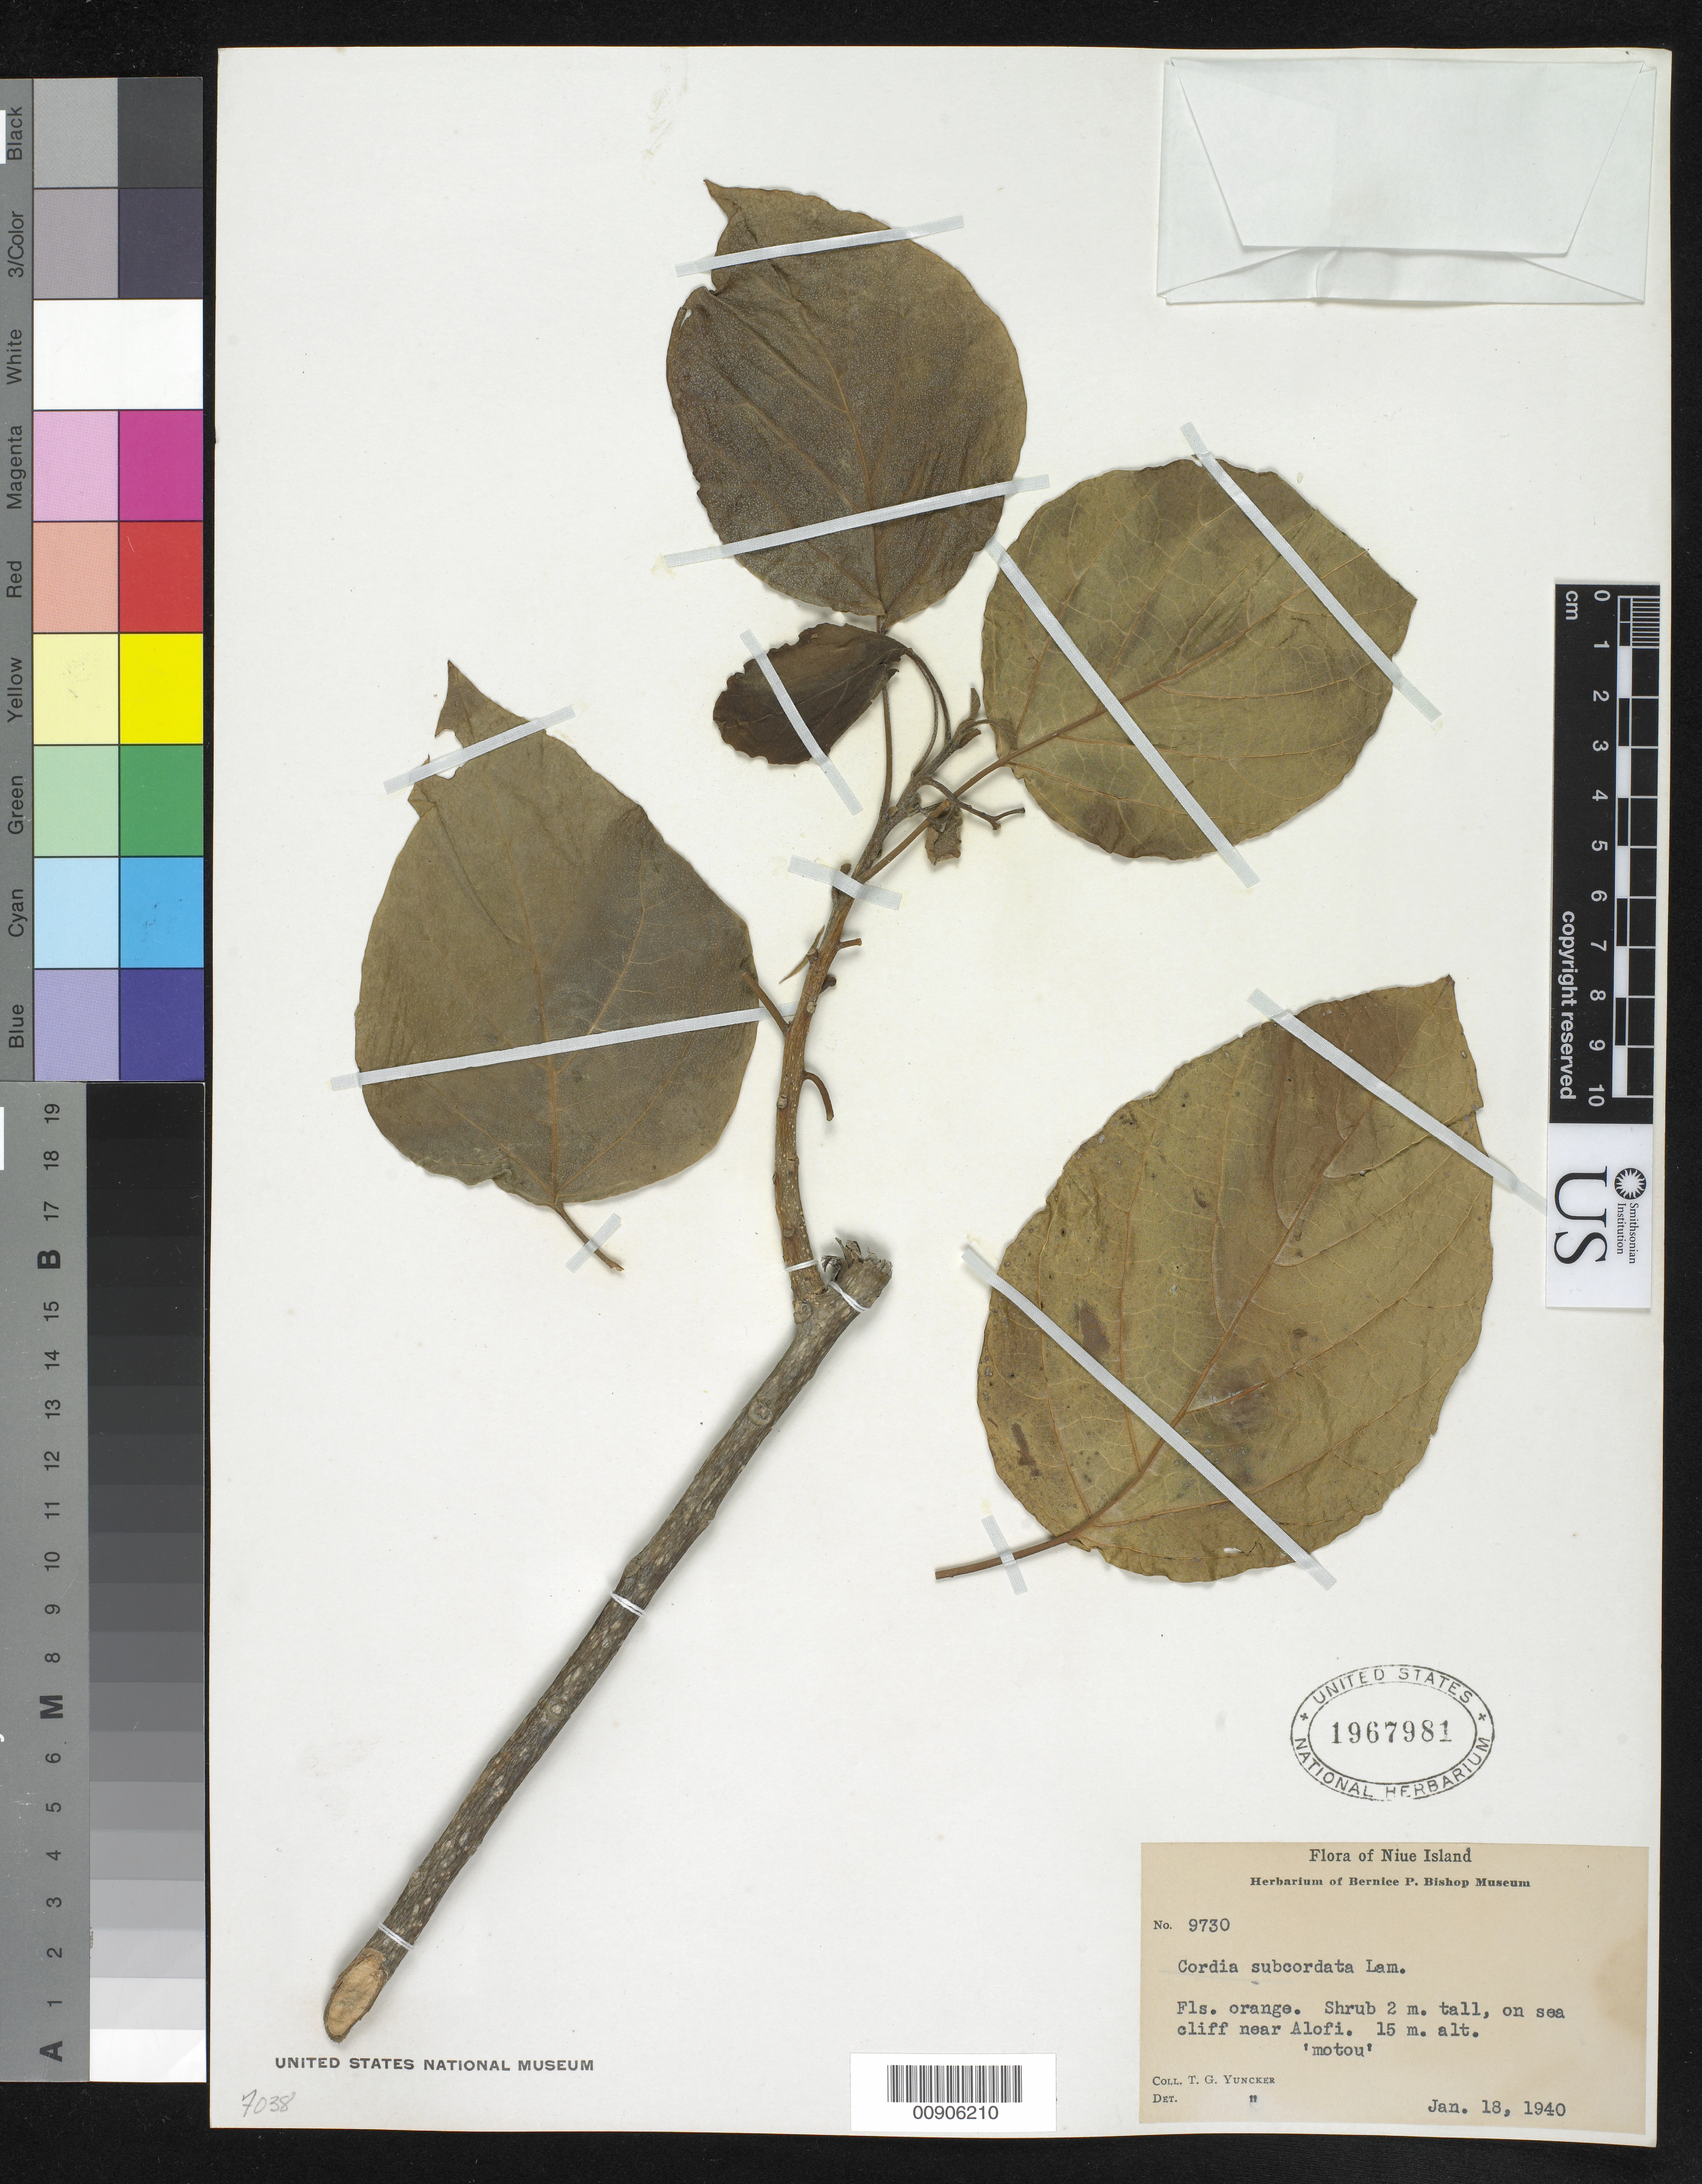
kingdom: Plantae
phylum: Tracheophyta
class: Magnoliopsida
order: Boraginales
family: Cordiaceae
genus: Cordia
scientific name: Cordia subcordata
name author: Lam.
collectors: T. G. Yuncker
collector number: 9730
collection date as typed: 18 Jan 1940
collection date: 1940-01-18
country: Niue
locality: On sea cliff near Alofi.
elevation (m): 15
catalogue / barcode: US 1967981